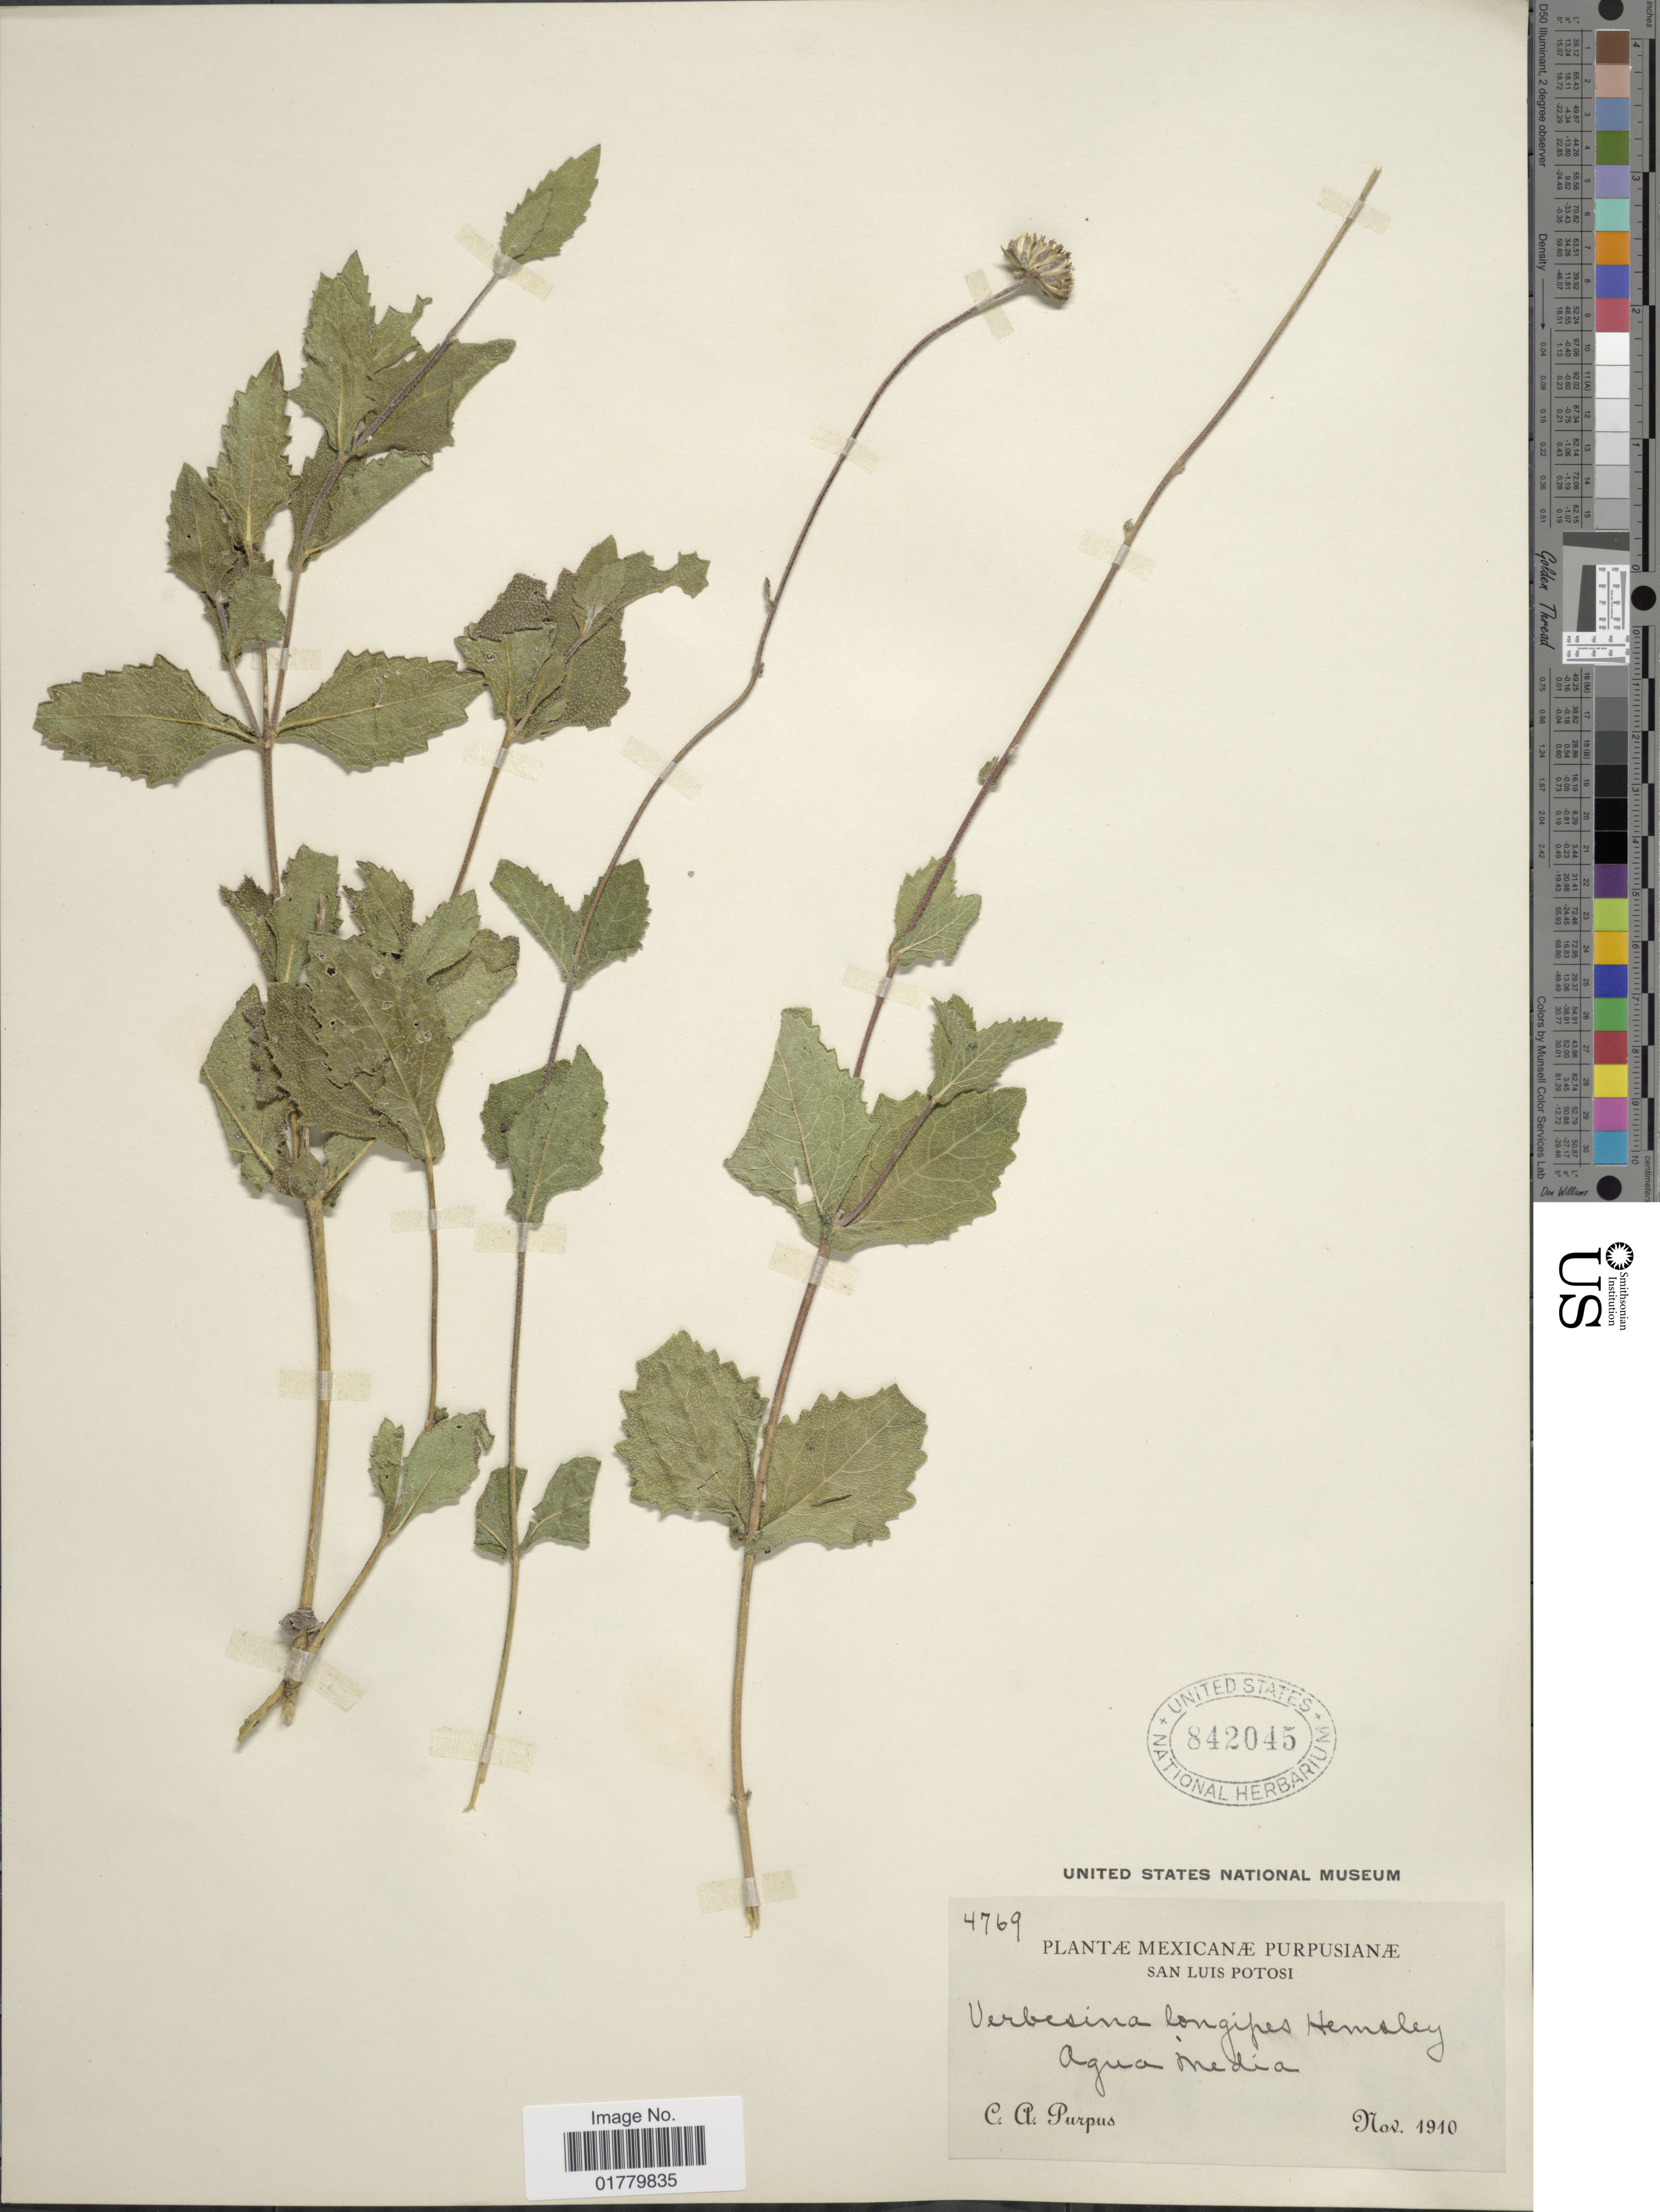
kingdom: Plantae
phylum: Tracheophyta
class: Magnoliopsida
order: Asterales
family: Asteraceae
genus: Verbesina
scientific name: Verbesina longipes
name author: Hemsl.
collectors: C. A. Purpus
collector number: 4769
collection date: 1910-11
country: Mexico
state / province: San Luis Potosí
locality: Agua Media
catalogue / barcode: US 842045